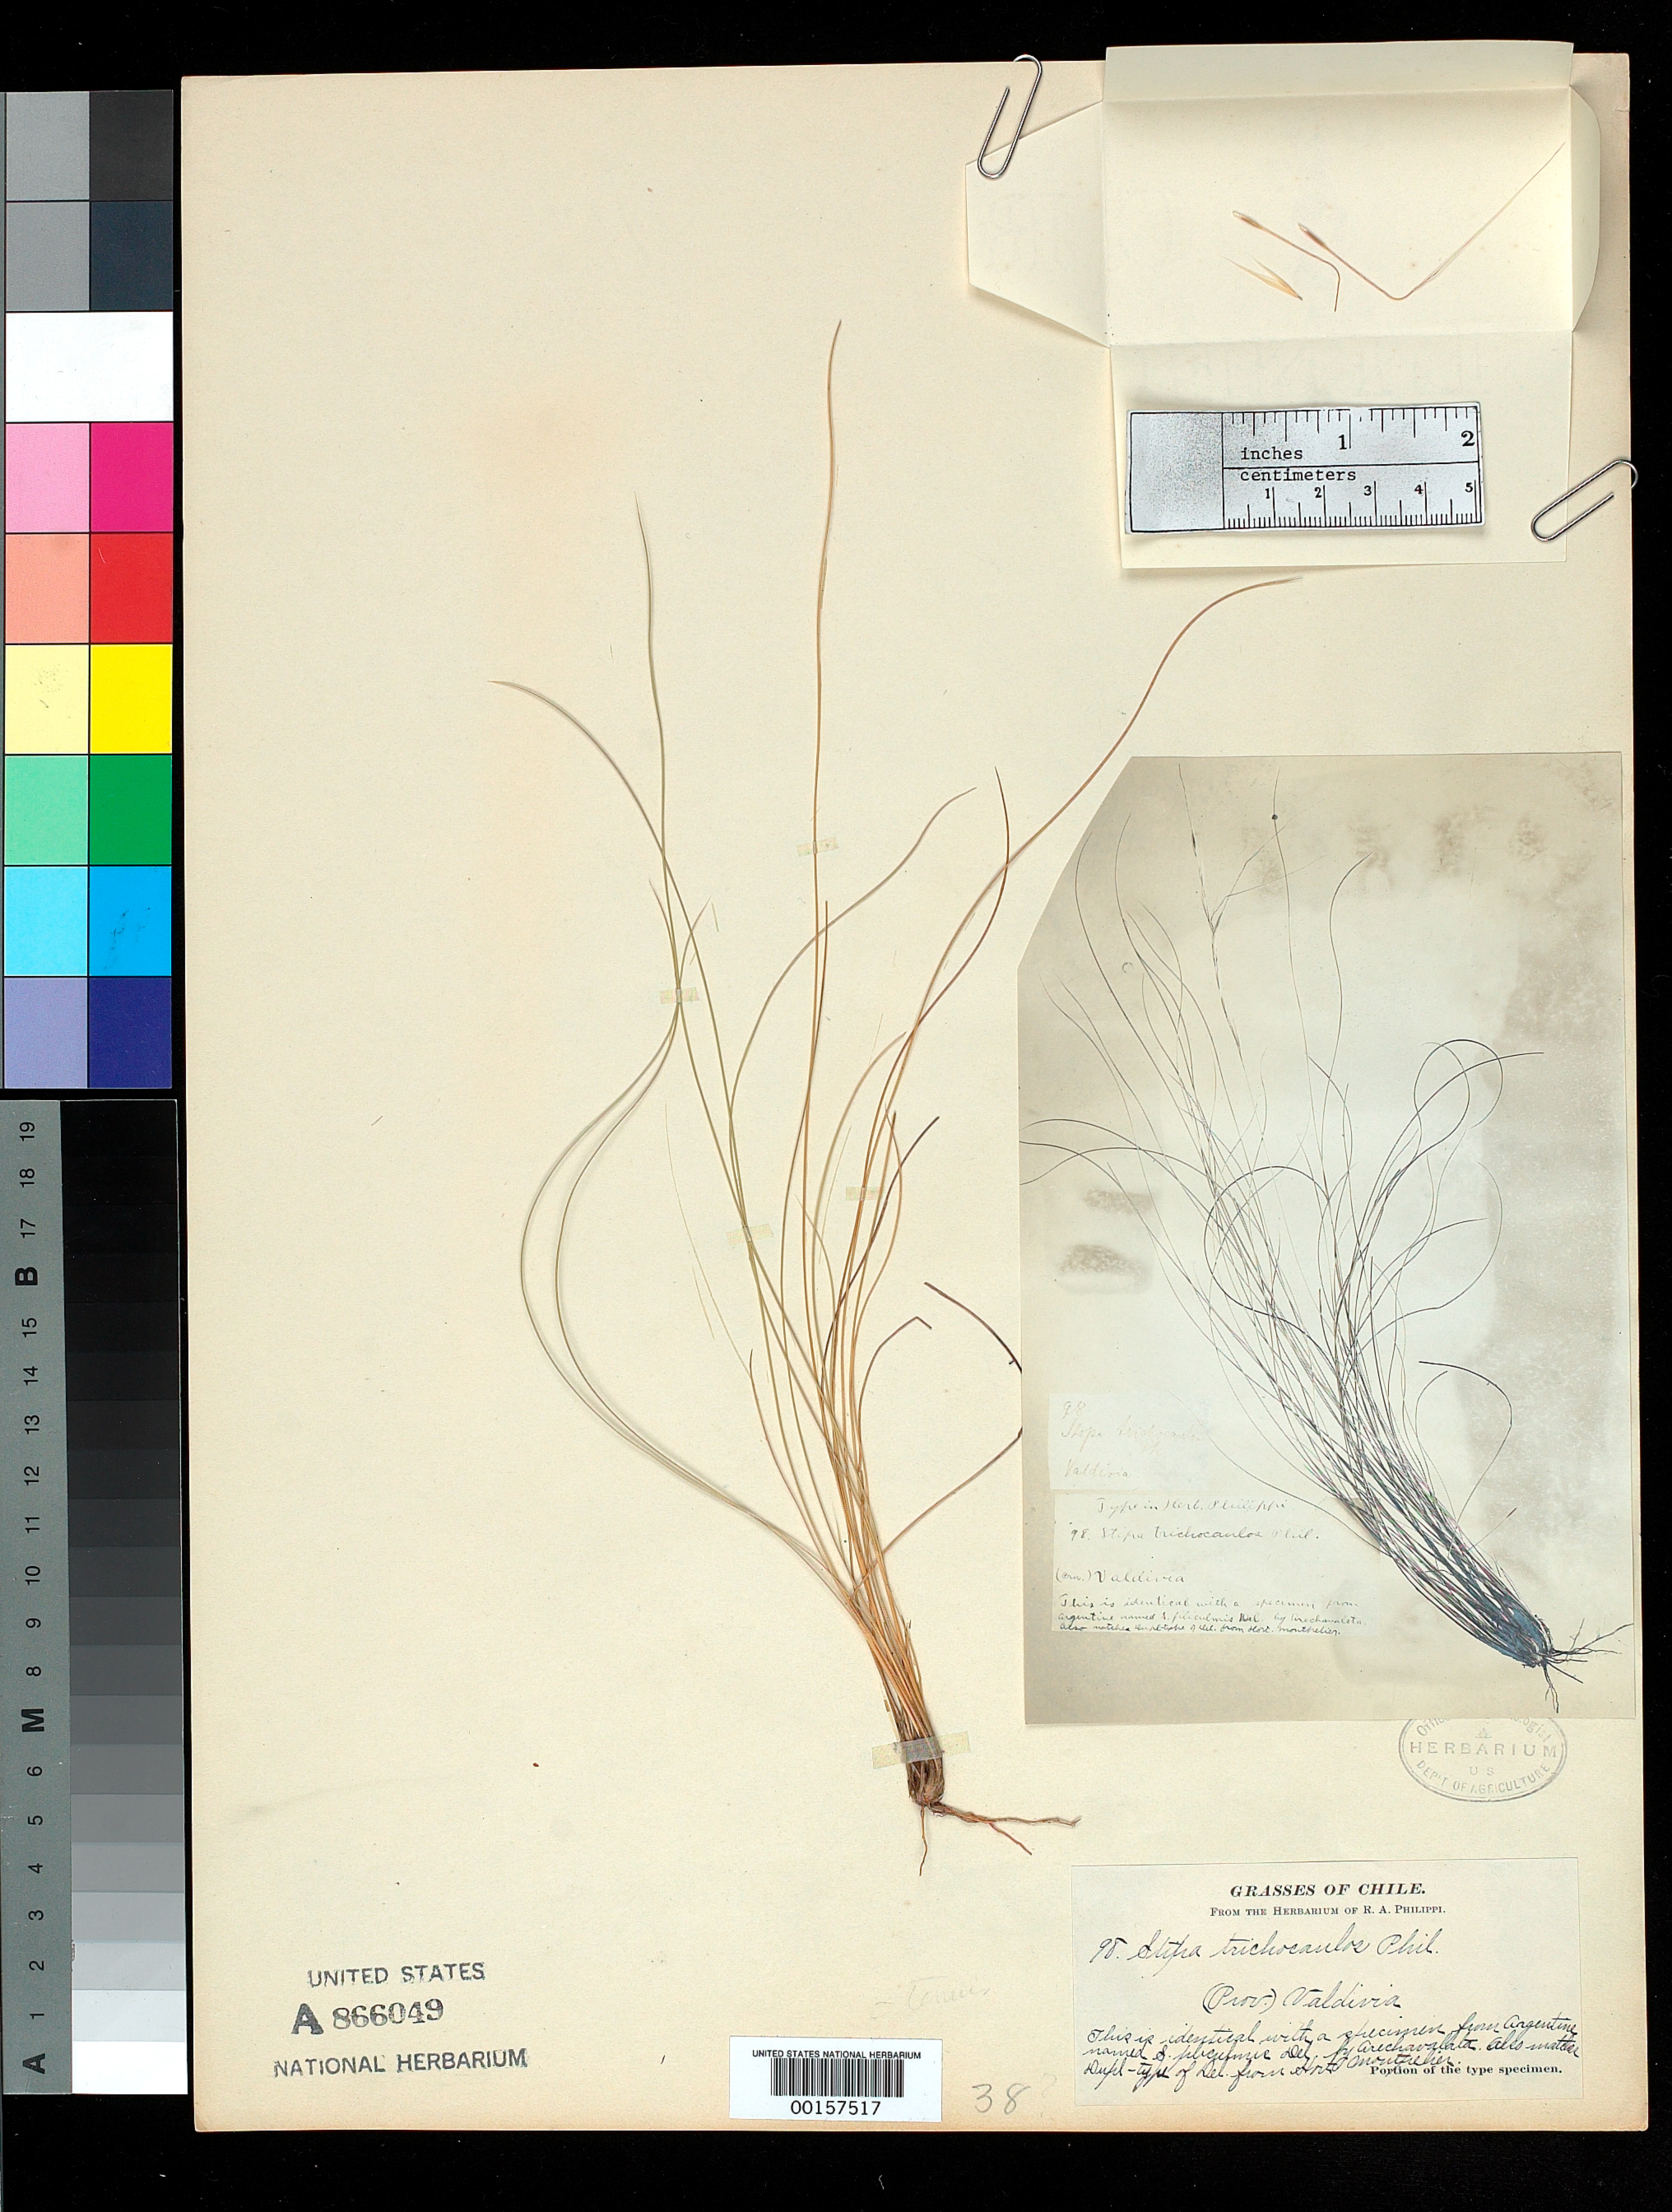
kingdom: Plantae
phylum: Tracheophyta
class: Liliopsida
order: Poales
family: Poaceae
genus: Stipa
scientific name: Stipa trichocaulos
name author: Phil.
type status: Type Fragment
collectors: R. A. Philippi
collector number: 98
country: Chile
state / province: Los Ríos (XIV)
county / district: Valdivia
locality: San Juan, peninsula Tumbes near Talcahuano.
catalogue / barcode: US 866049A